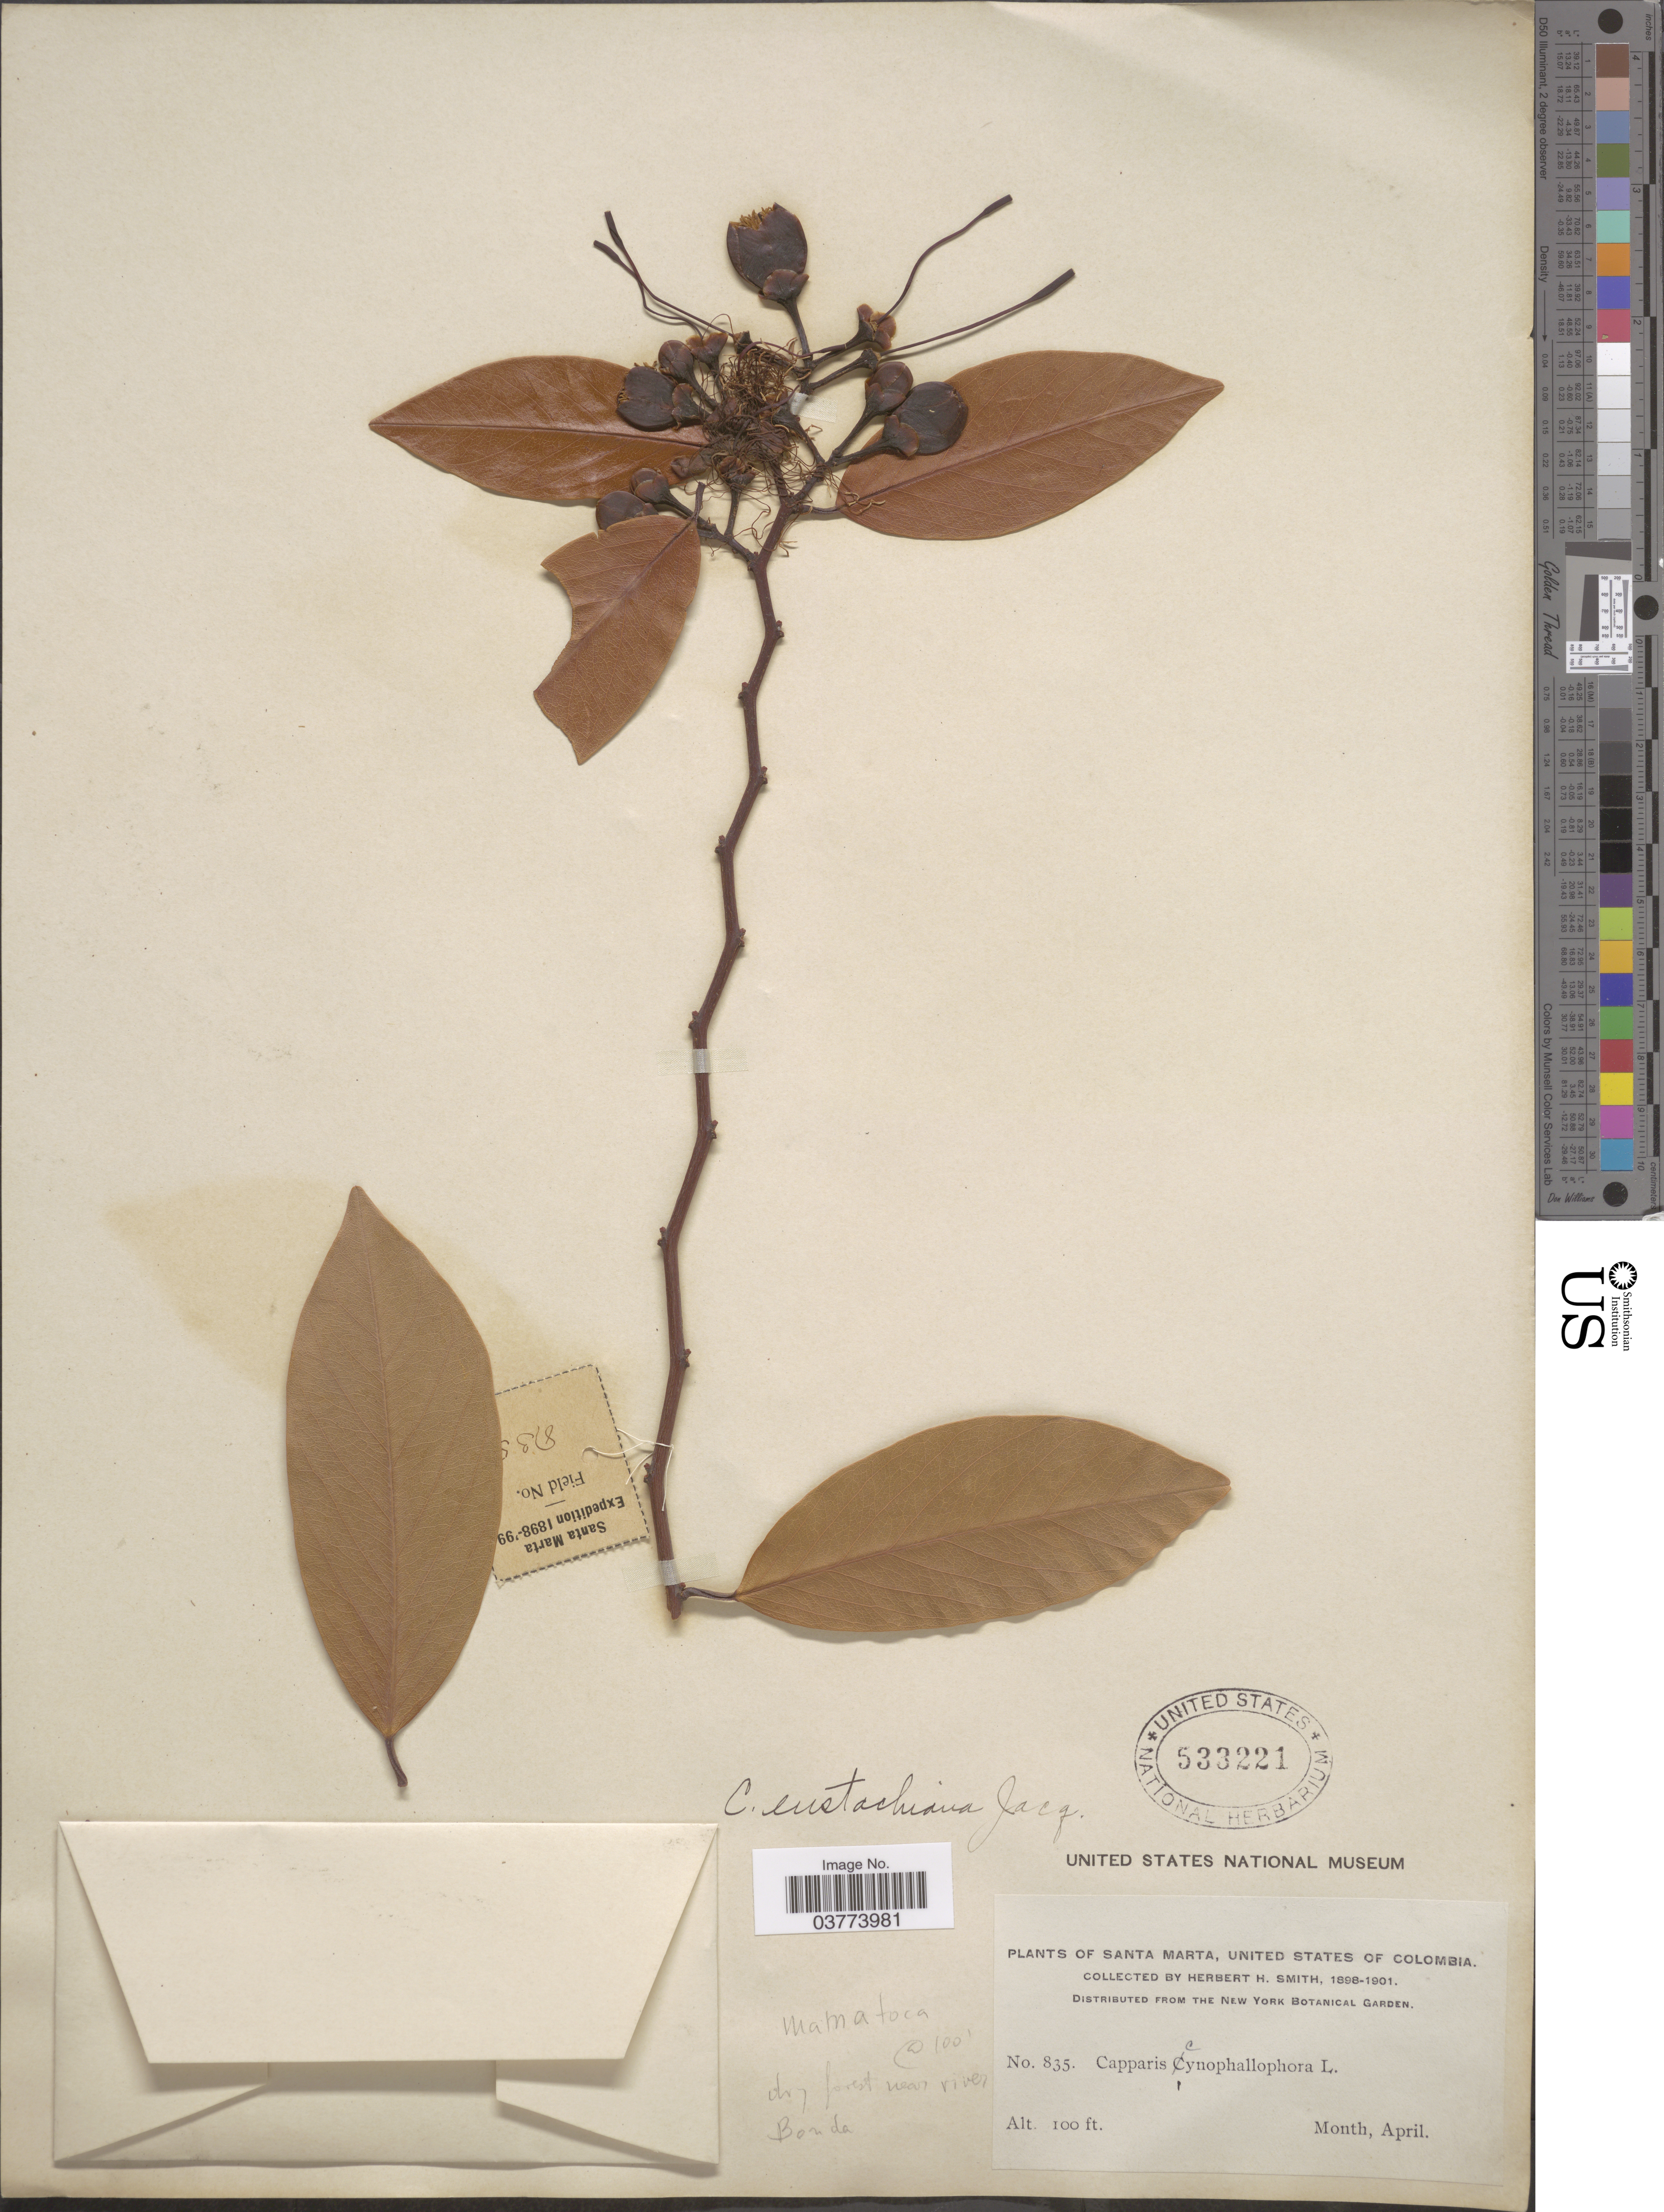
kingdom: Plantae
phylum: Tracheophyta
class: Magnoliopsida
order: Brassicales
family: Capparaceae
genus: Cynophalla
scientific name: Cynophalla polyantha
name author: (Triana & Planch.) Cornejo & Iltis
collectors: Herbert H. Smith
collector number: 835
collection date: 1898-04/1901-04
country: Colombia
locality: Santa Marta. Mamatoca. Dry forest near river Bonda.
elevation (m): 30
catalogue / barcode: US 533221